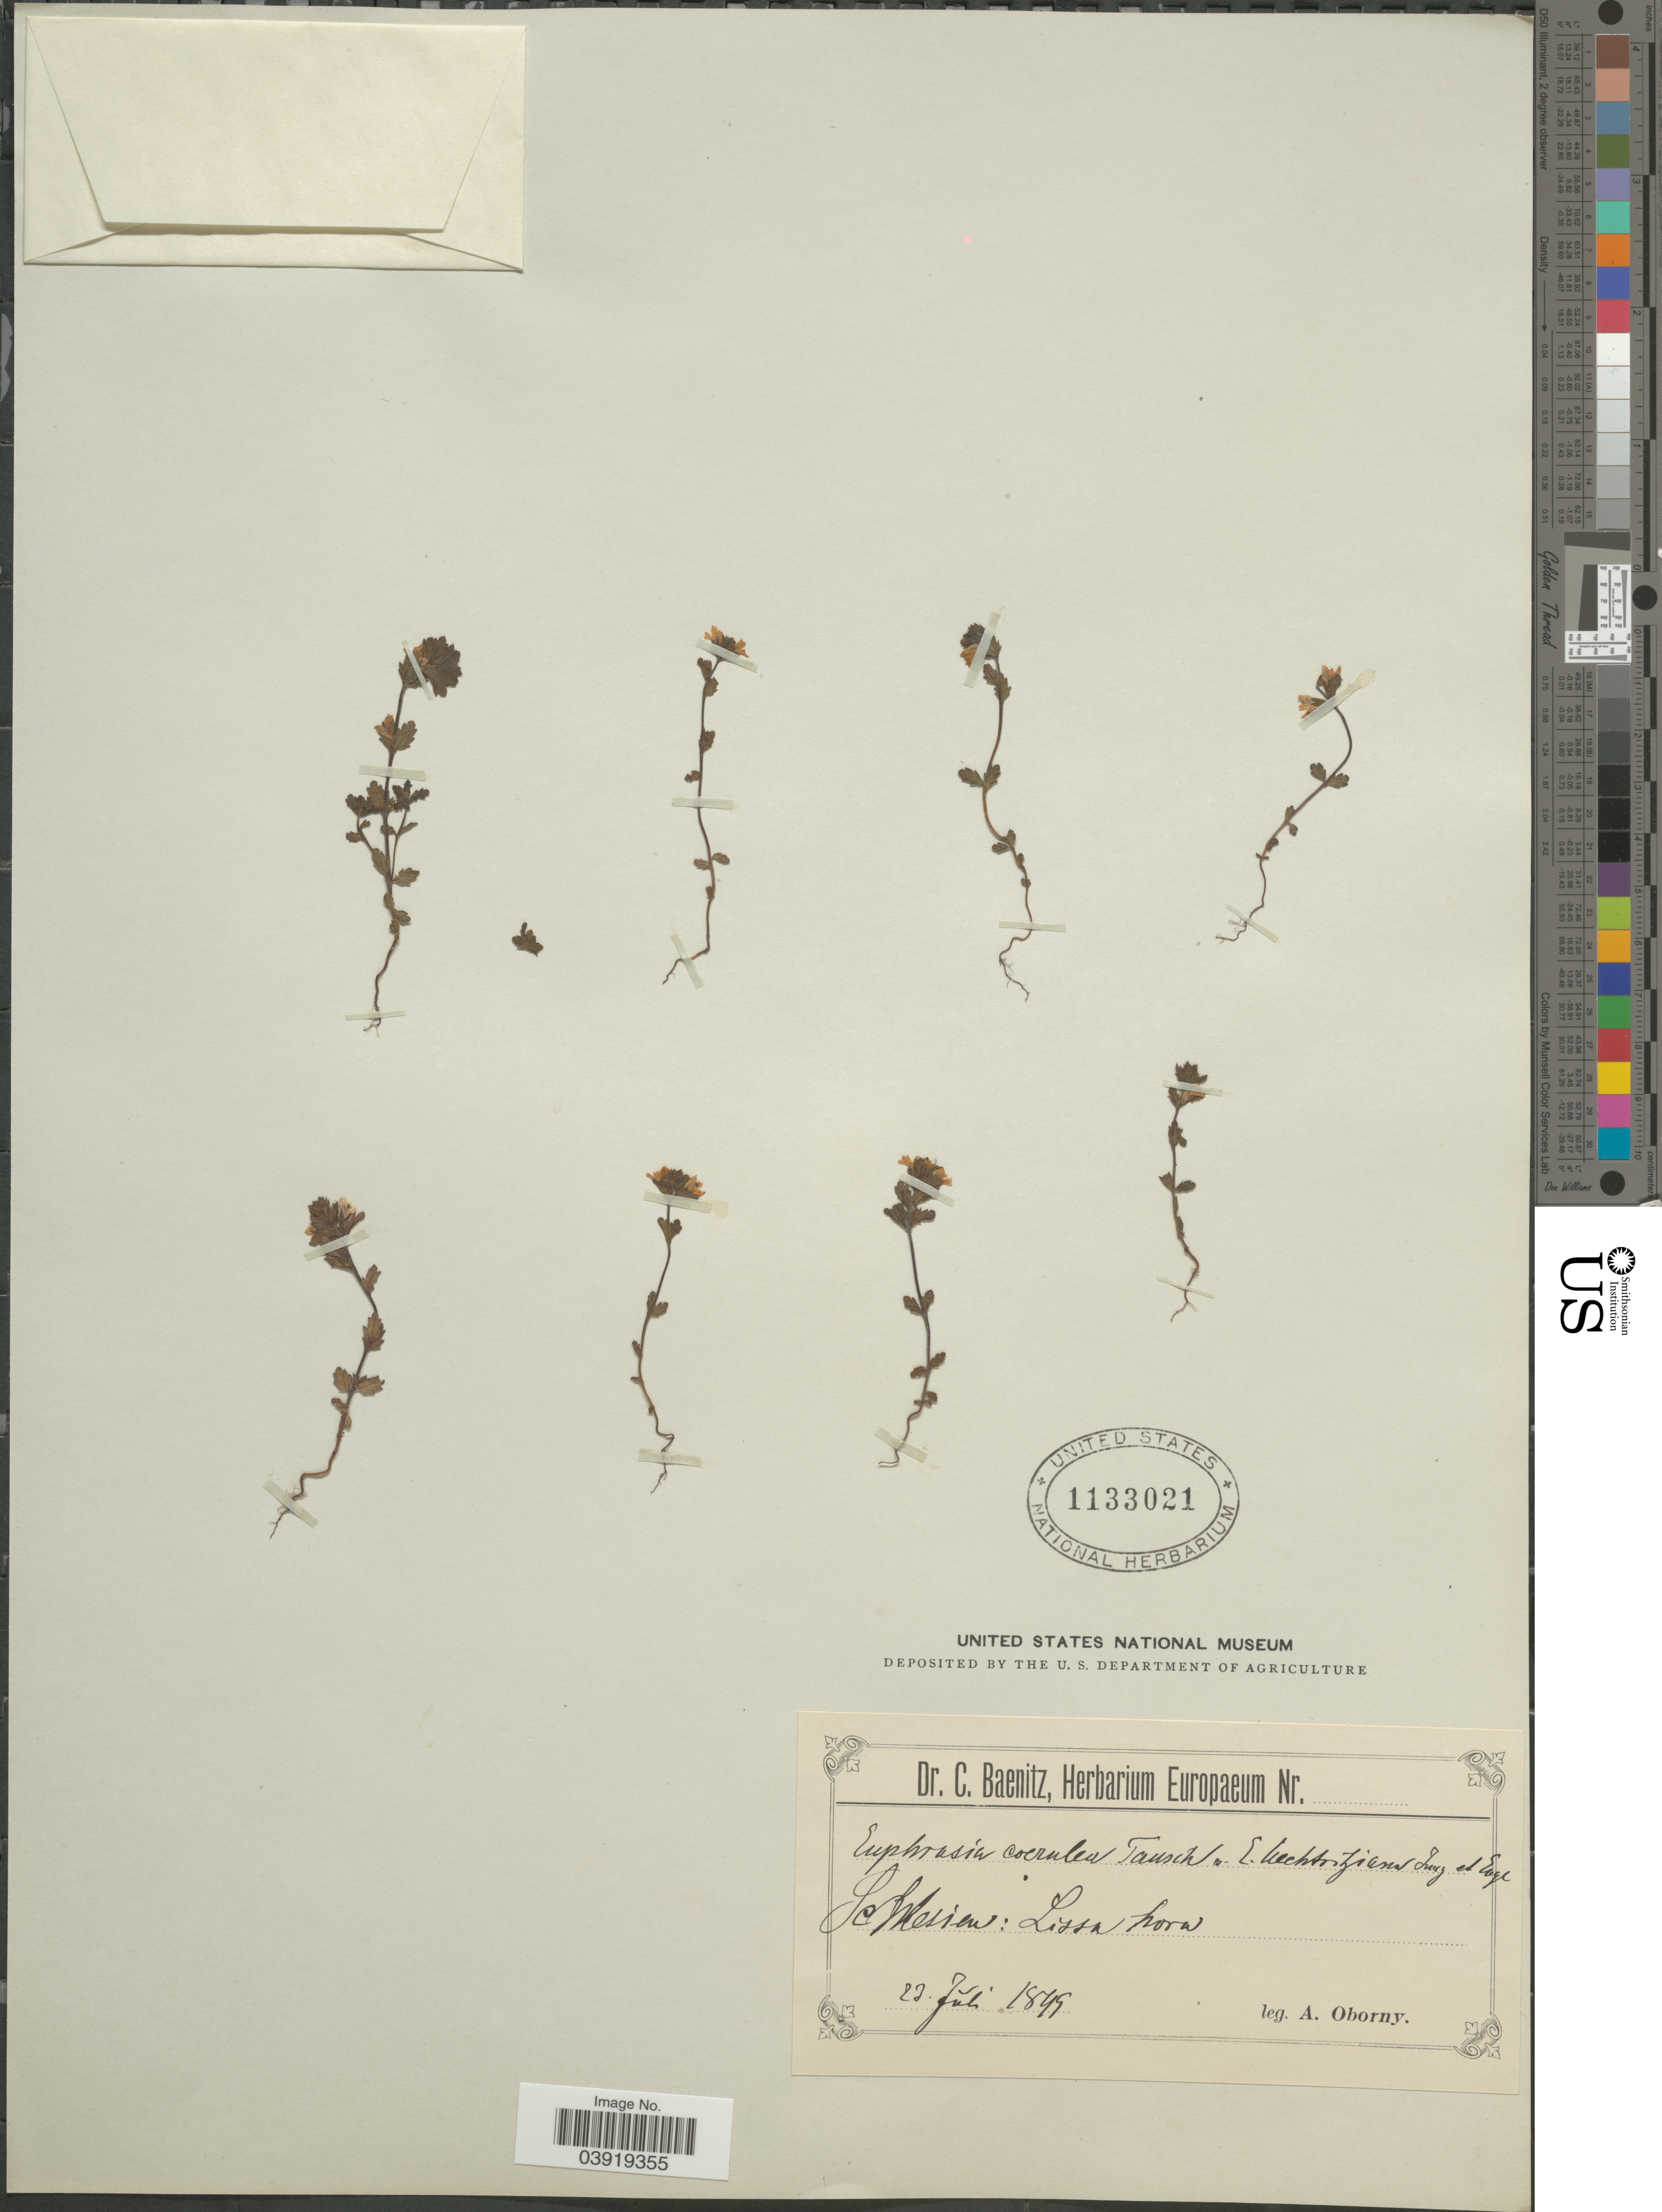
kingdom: Plantae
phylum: Tracheophyta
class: Magnoliopsida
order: Lamiales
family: Orobanchaceae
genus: Euphrasia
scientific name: Euphrasia coerulea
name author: Tausch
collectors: A. Oborny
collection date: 1895-07-23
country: Germany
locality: Schlesien: Lissa hora.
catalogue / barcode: US 1133021